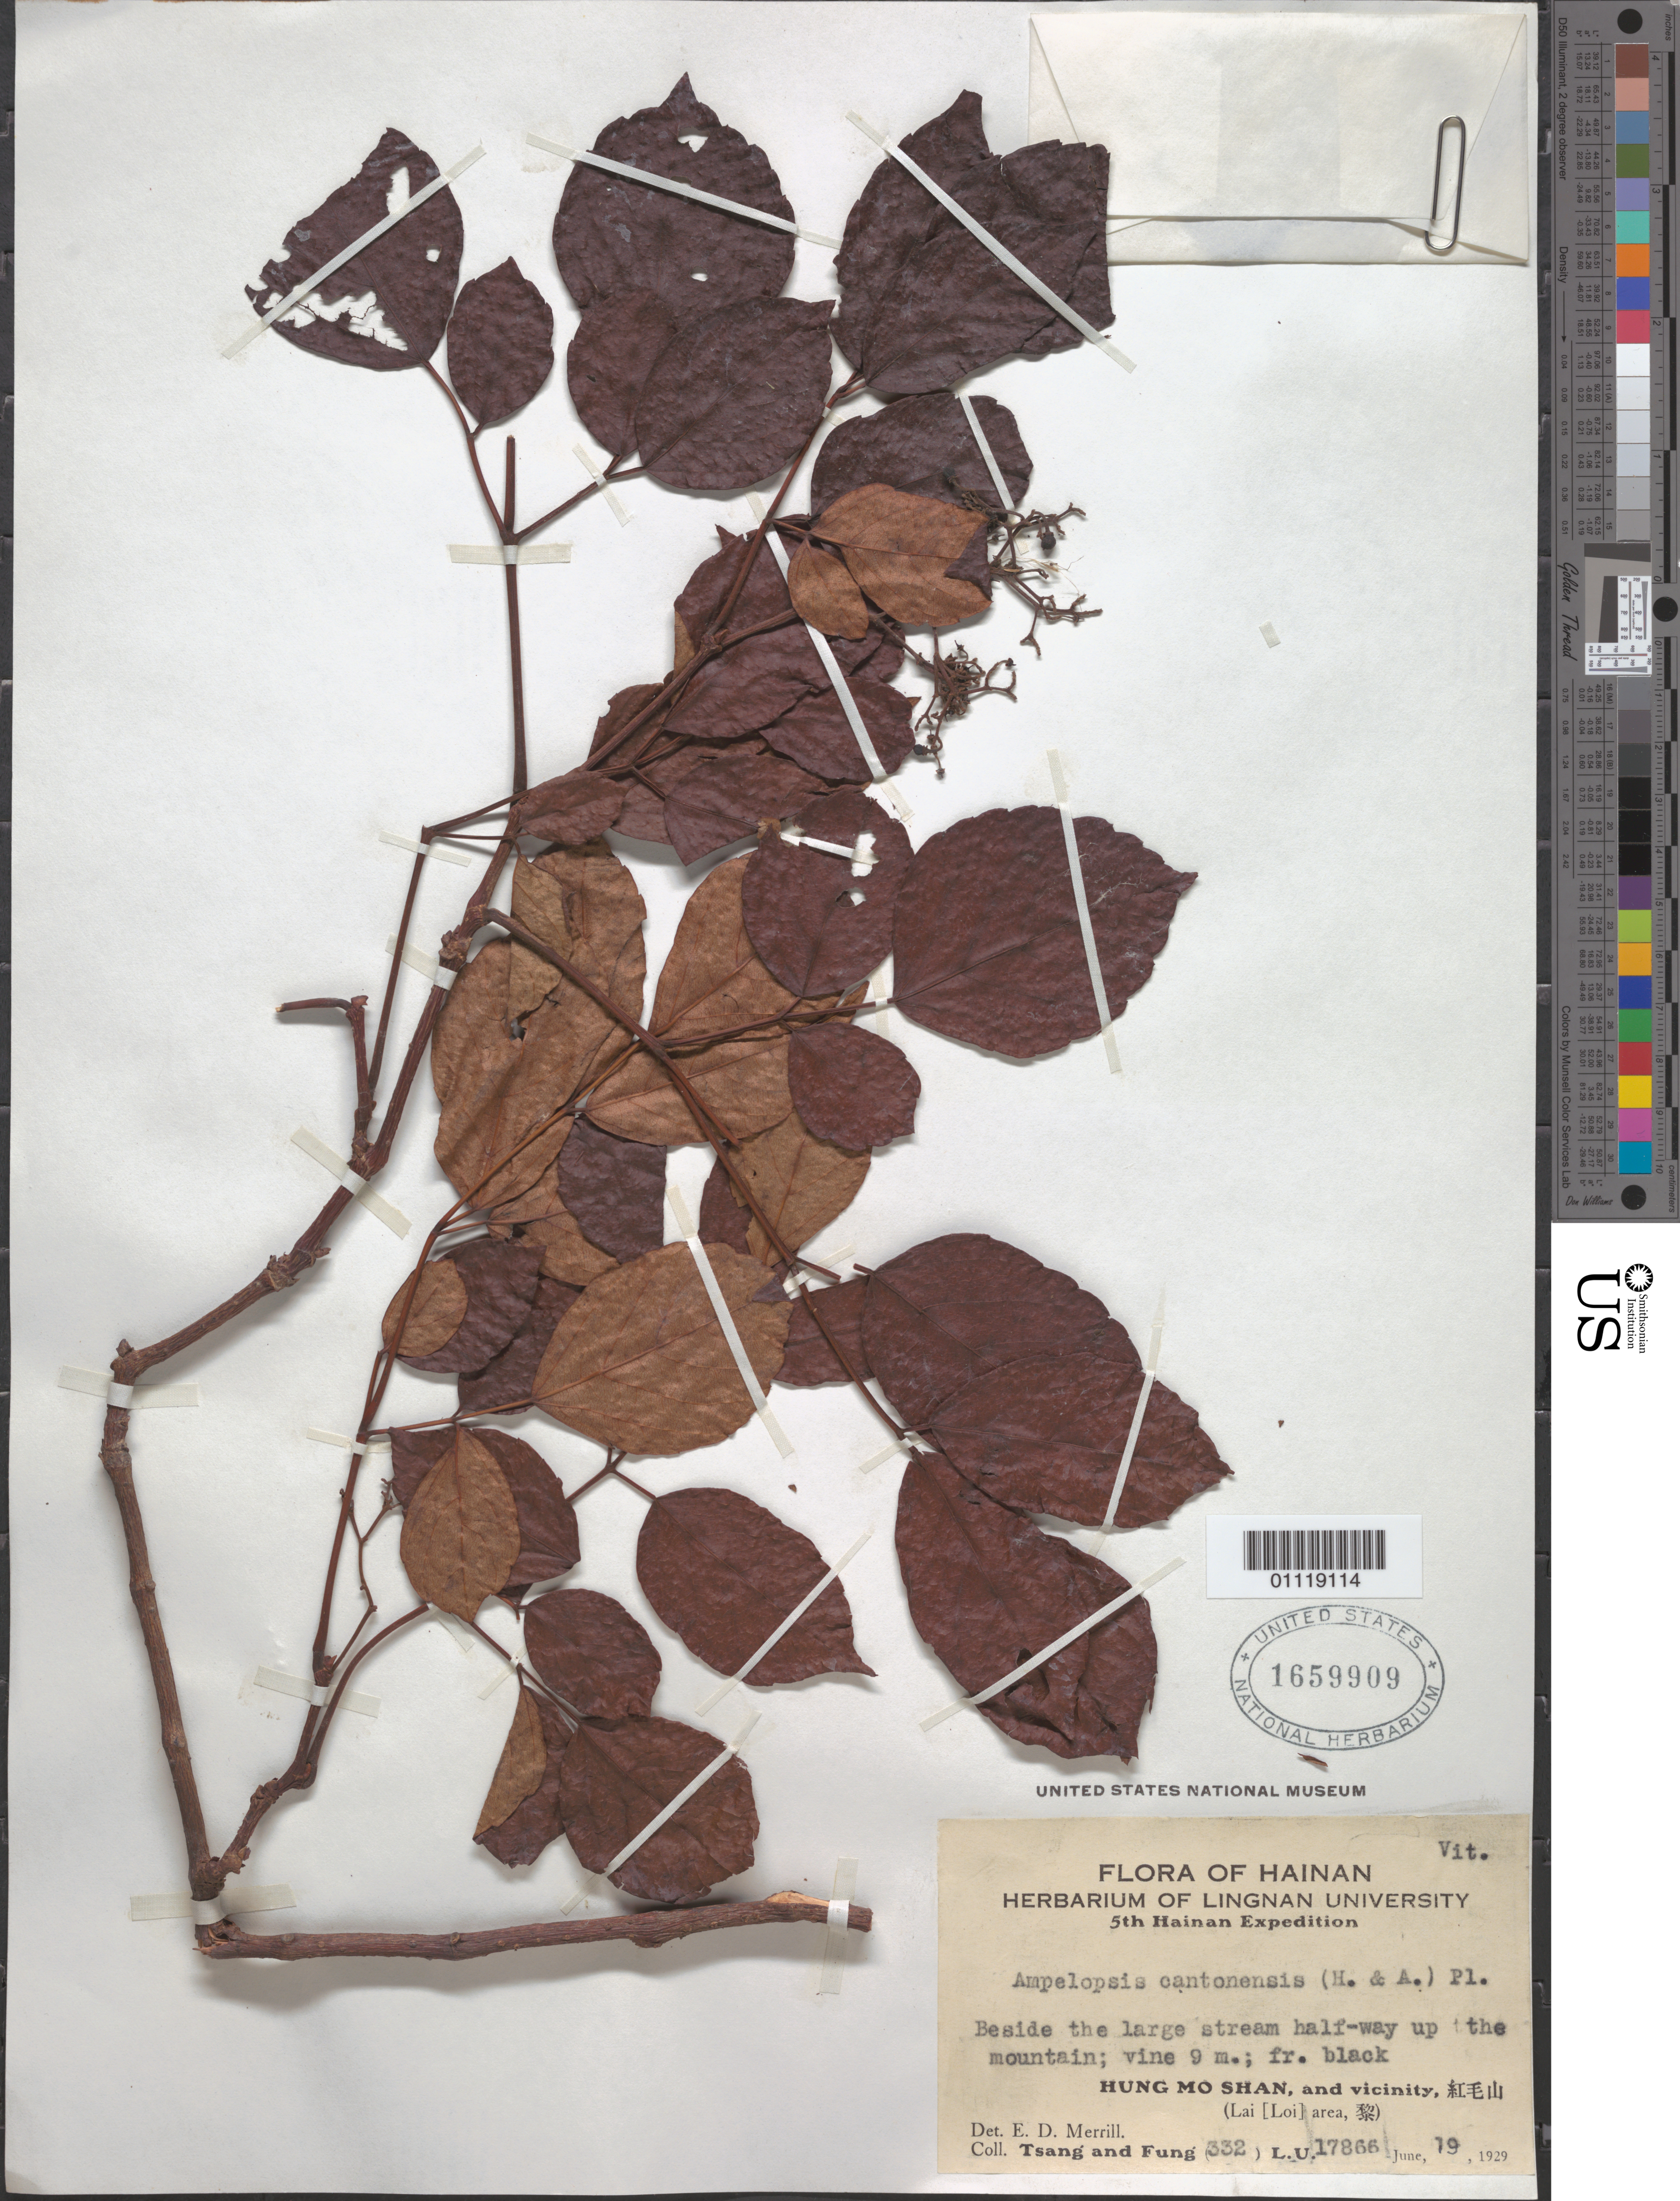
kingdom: Plantae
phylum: Tracheophyta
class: Magnoliopsida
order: Vitales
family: Vitaceae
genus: Ampelopsis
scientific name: Ampelopsis cantoniensis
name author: (W. Hook. & H.J. Arn.) Planch.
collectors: W. T. Tsang & Fung, --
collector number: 332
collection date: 1929-06-19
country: China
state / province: Hainan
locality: Hung Mo Shan, and vicinity Lai area.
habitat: Beside the large stream, vine.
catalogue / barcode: US 1659909